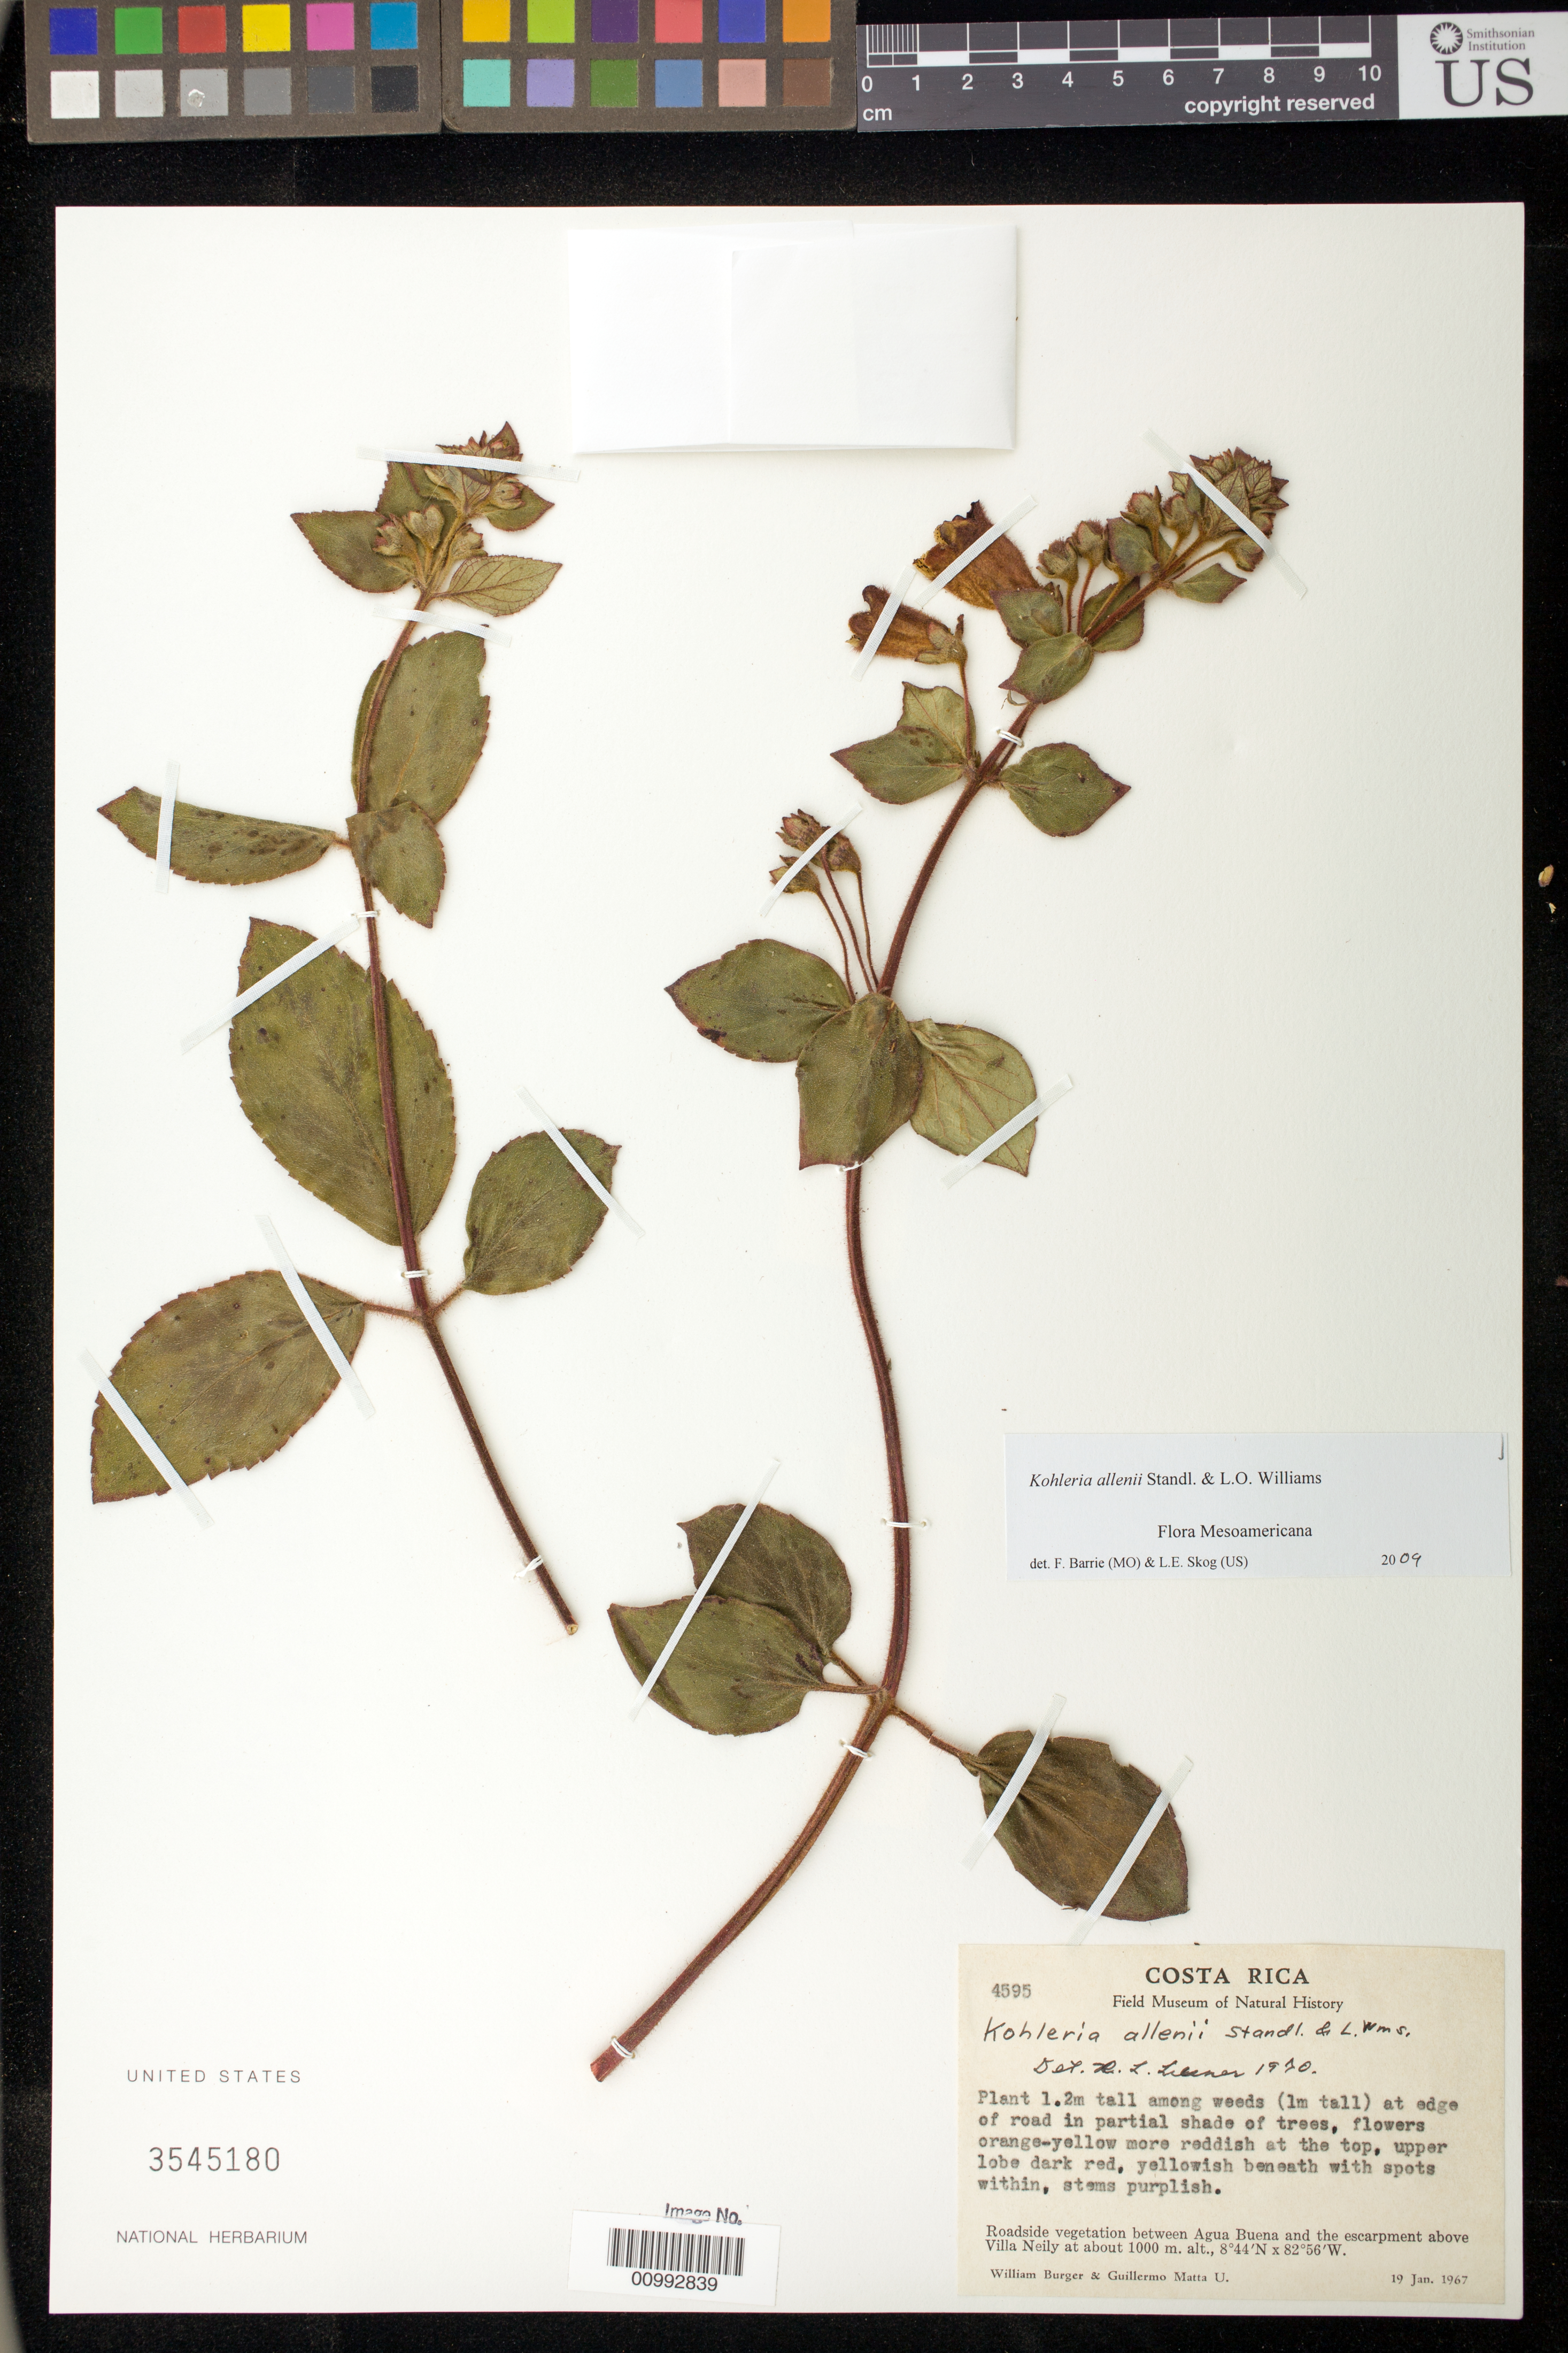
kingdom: Plantae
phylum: Tracheophyta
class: Magnoliopsida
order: Lamiales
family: Gesneriaceae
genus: Kohleria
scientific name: Kohleria allenii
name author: Standl. & L.O. Williams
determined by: Barrie, F. R.; Skog, Laurence E.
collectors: W. Burger & G. Matta U.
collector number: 4595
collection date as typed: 19 Jan 1967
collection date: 1967-01-19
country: Costa Rica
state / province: Puntarenas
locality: Between Agua Buena and the escarpment above Villa Neily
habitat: Roadside vegetation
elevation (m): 1000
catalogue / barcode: US 3545180